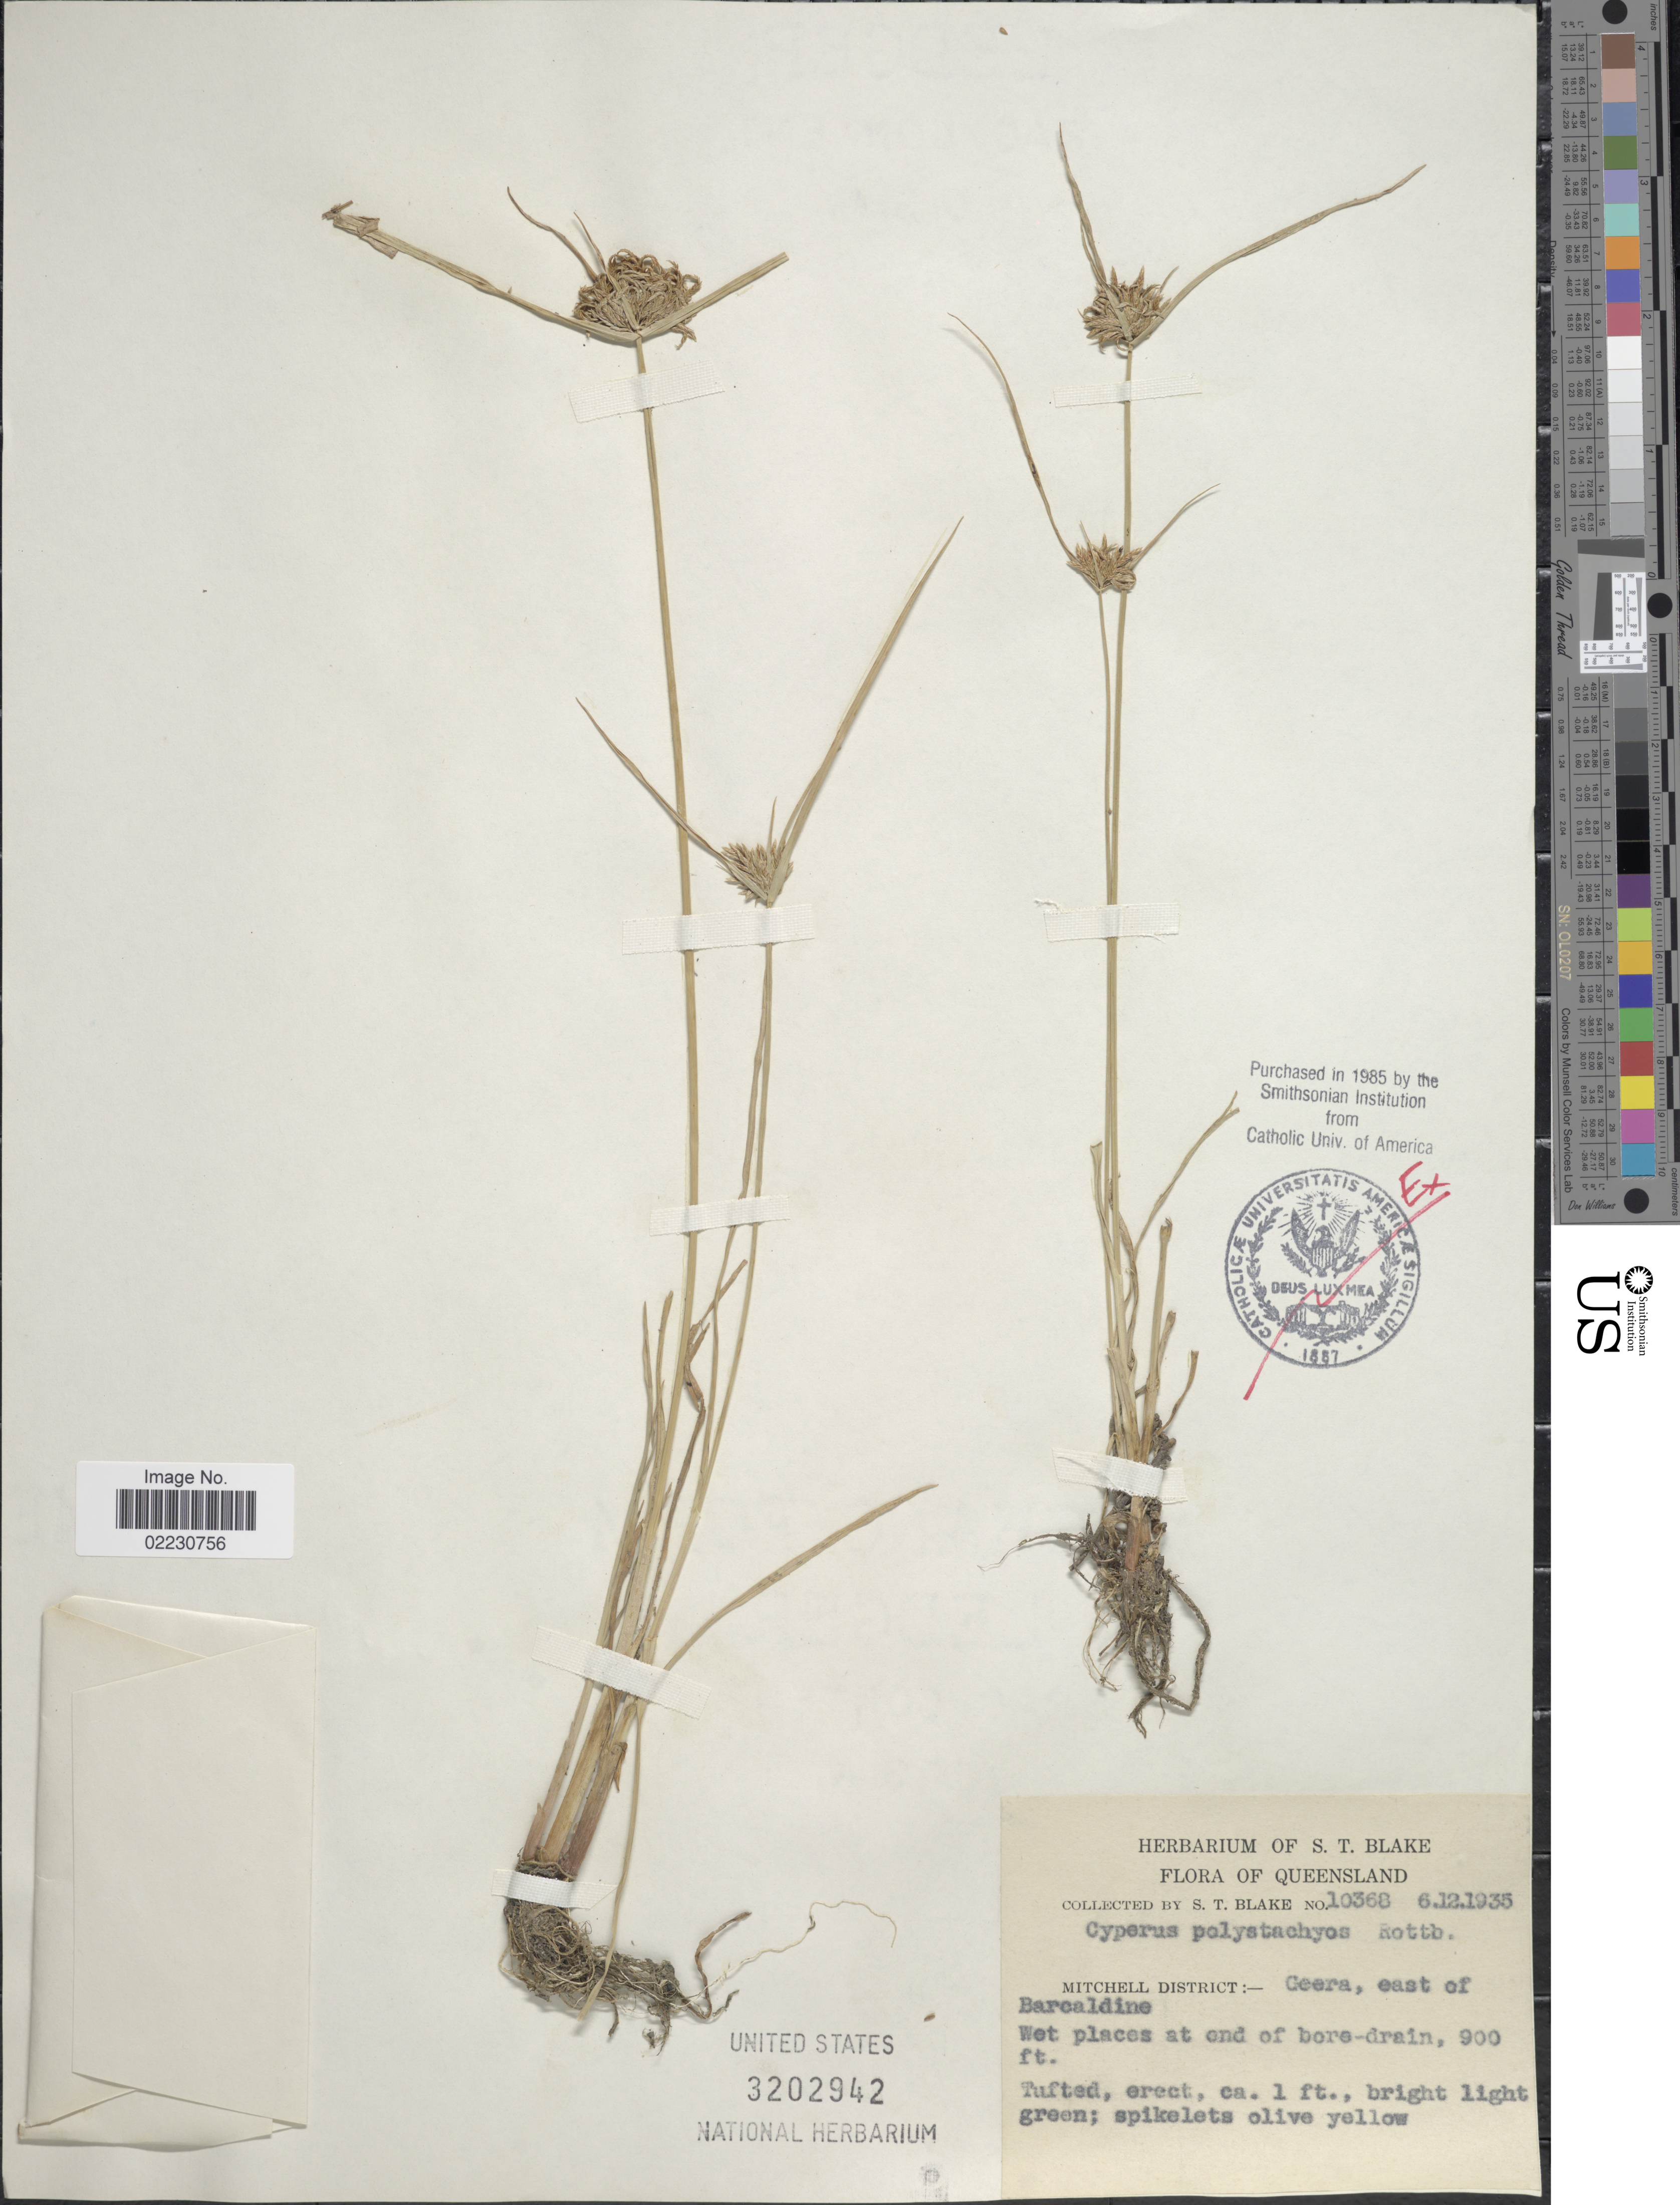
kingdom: Plantae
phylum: Tracheophyta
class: Liliopsida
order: Poales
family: Cyperaceae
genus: Cyperus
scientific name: Cyperus polystachyos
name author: Rottb.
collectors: S. T. Blake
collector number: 10368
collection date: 1935-12-06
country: Australia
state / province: Queensland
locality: Mitchell District, Ceera, east of Barcaldine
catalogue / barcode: US 3202942